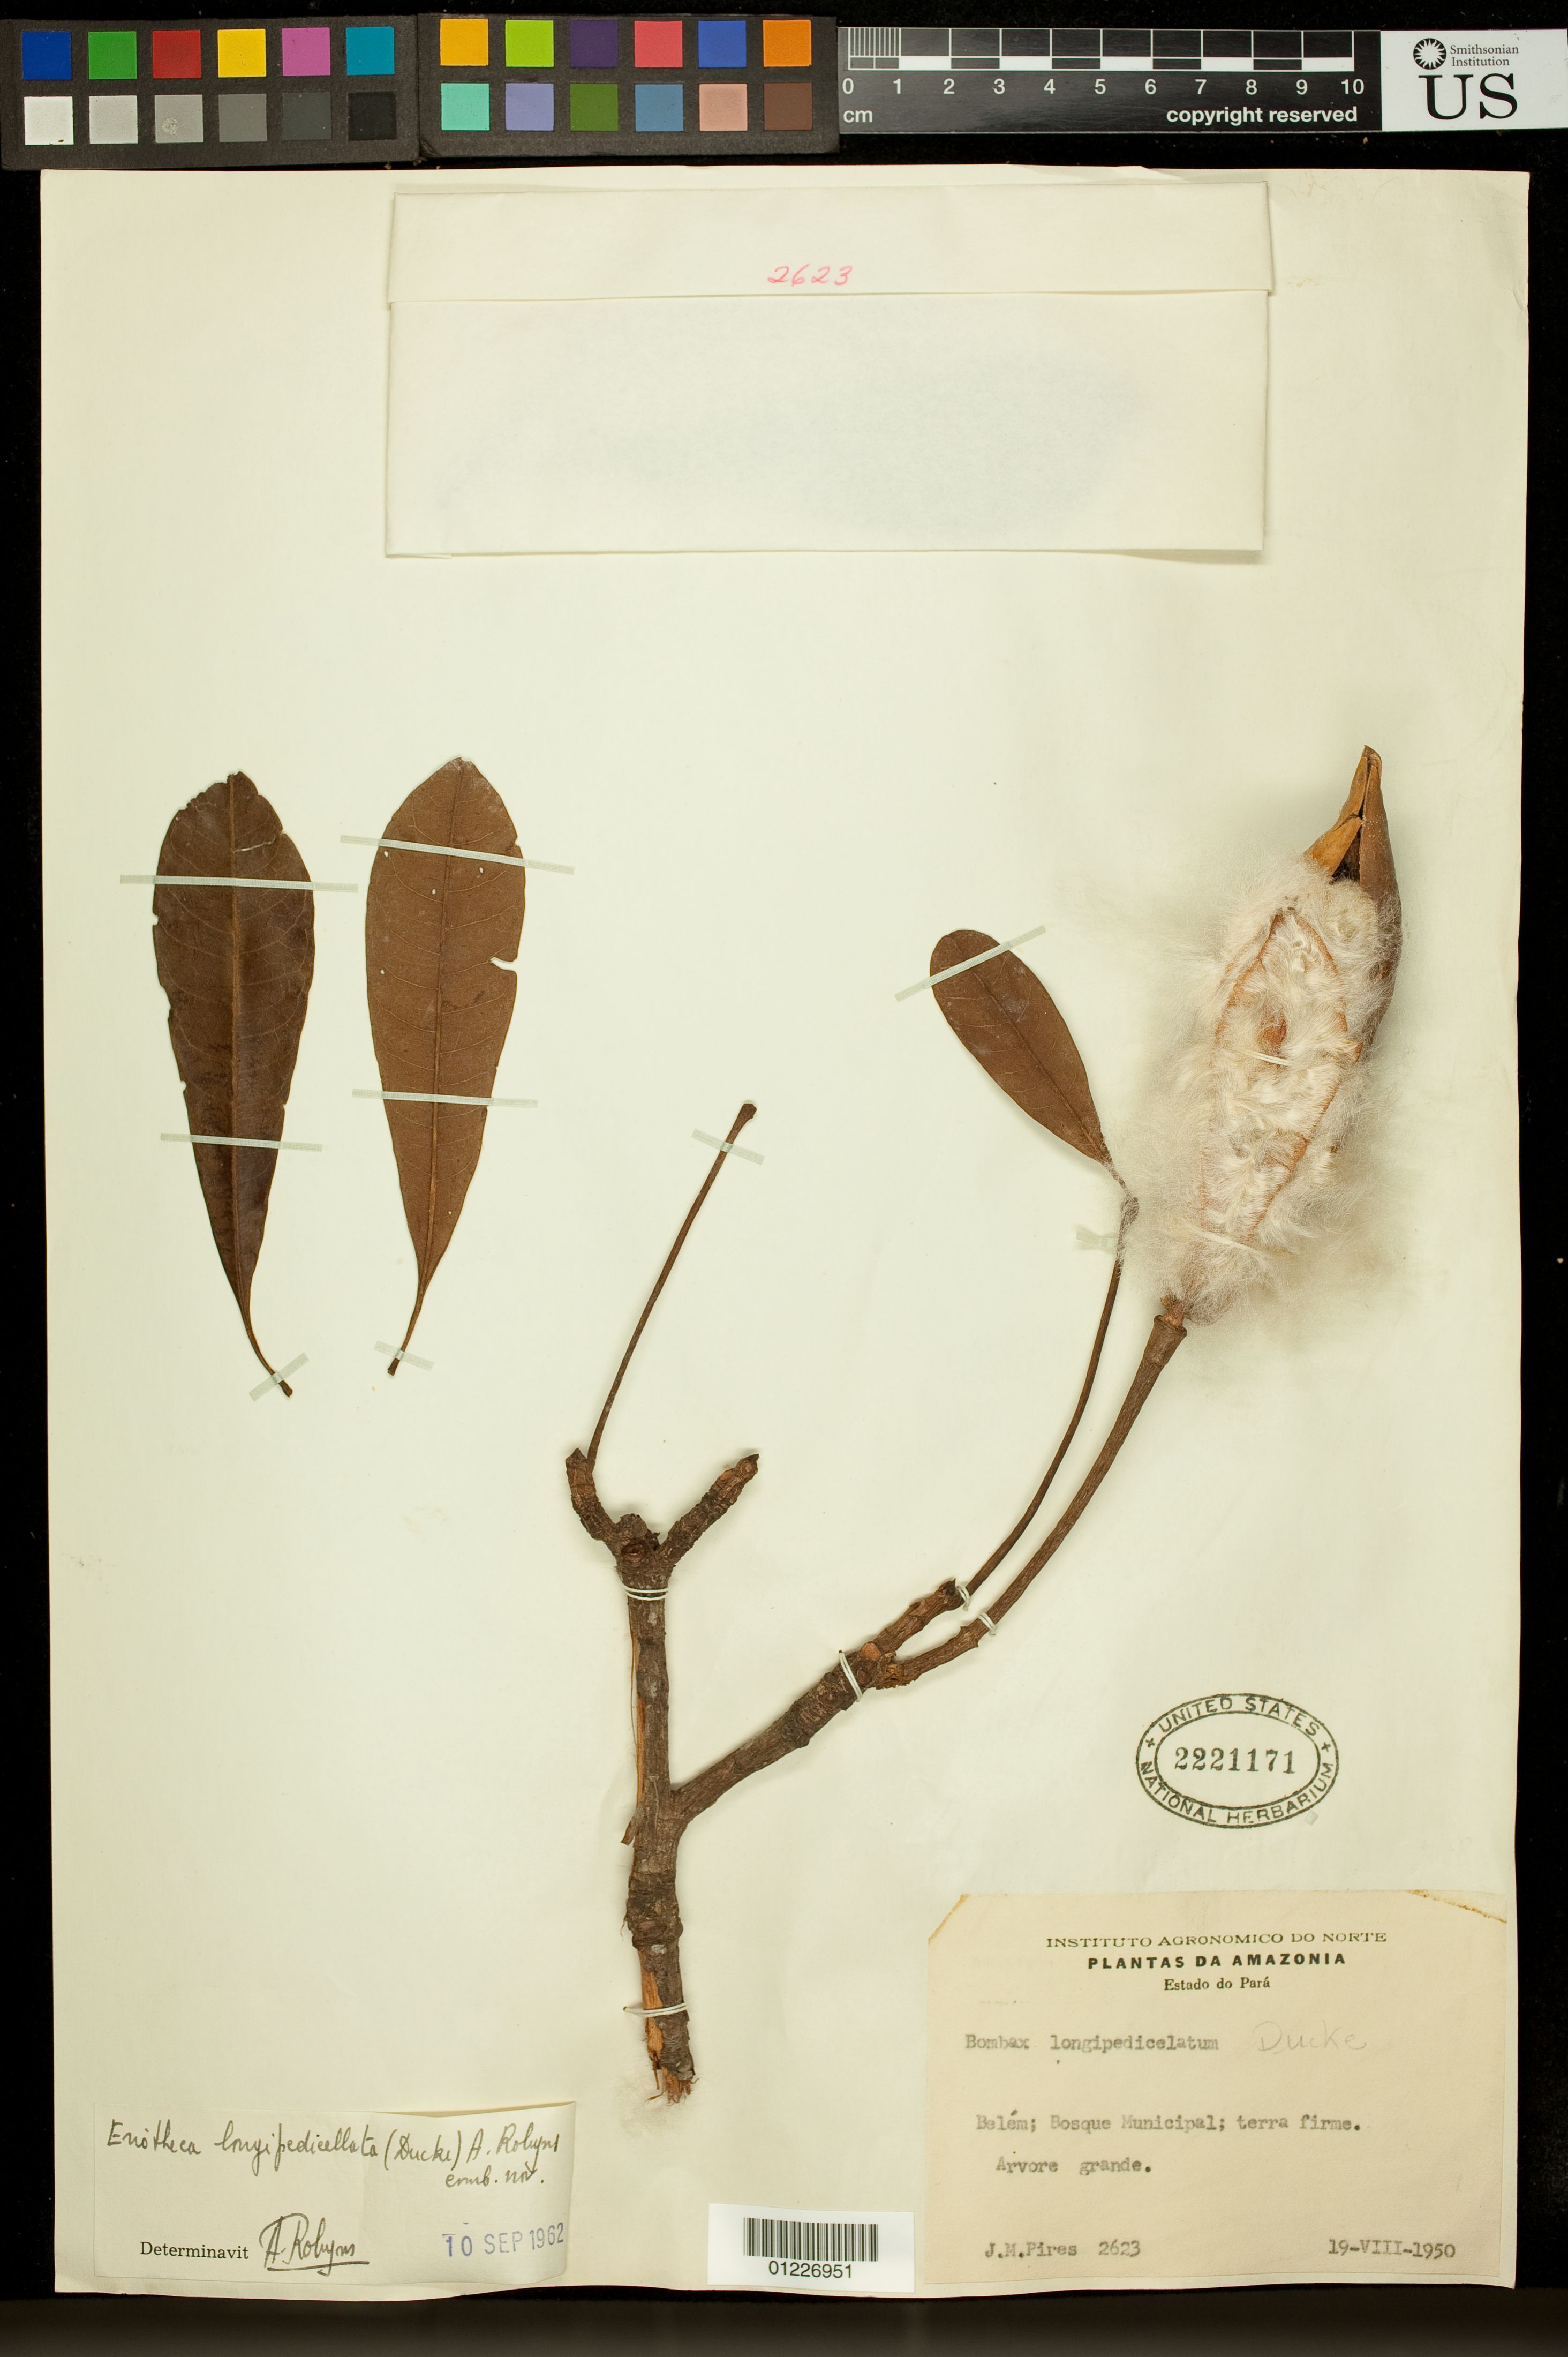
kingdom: Plantae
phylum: Tracheophyta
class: Magnoliopsida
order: Malvales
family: Malvaceae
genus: Pachira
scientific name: Pachira longipedicellata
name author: (Ducke) V.N. Yoshik. & M.C. Duarte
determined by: Dorr, Laurence J., Curator (BOT), Smithsonian Institution - National Museum of Natural History (UNITED STATES)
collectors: J. M. Pires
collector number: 2623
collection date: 1950-08-19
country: Brazil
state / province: Pará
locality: Belém, Bosque Municipal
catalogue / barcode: US 2221171